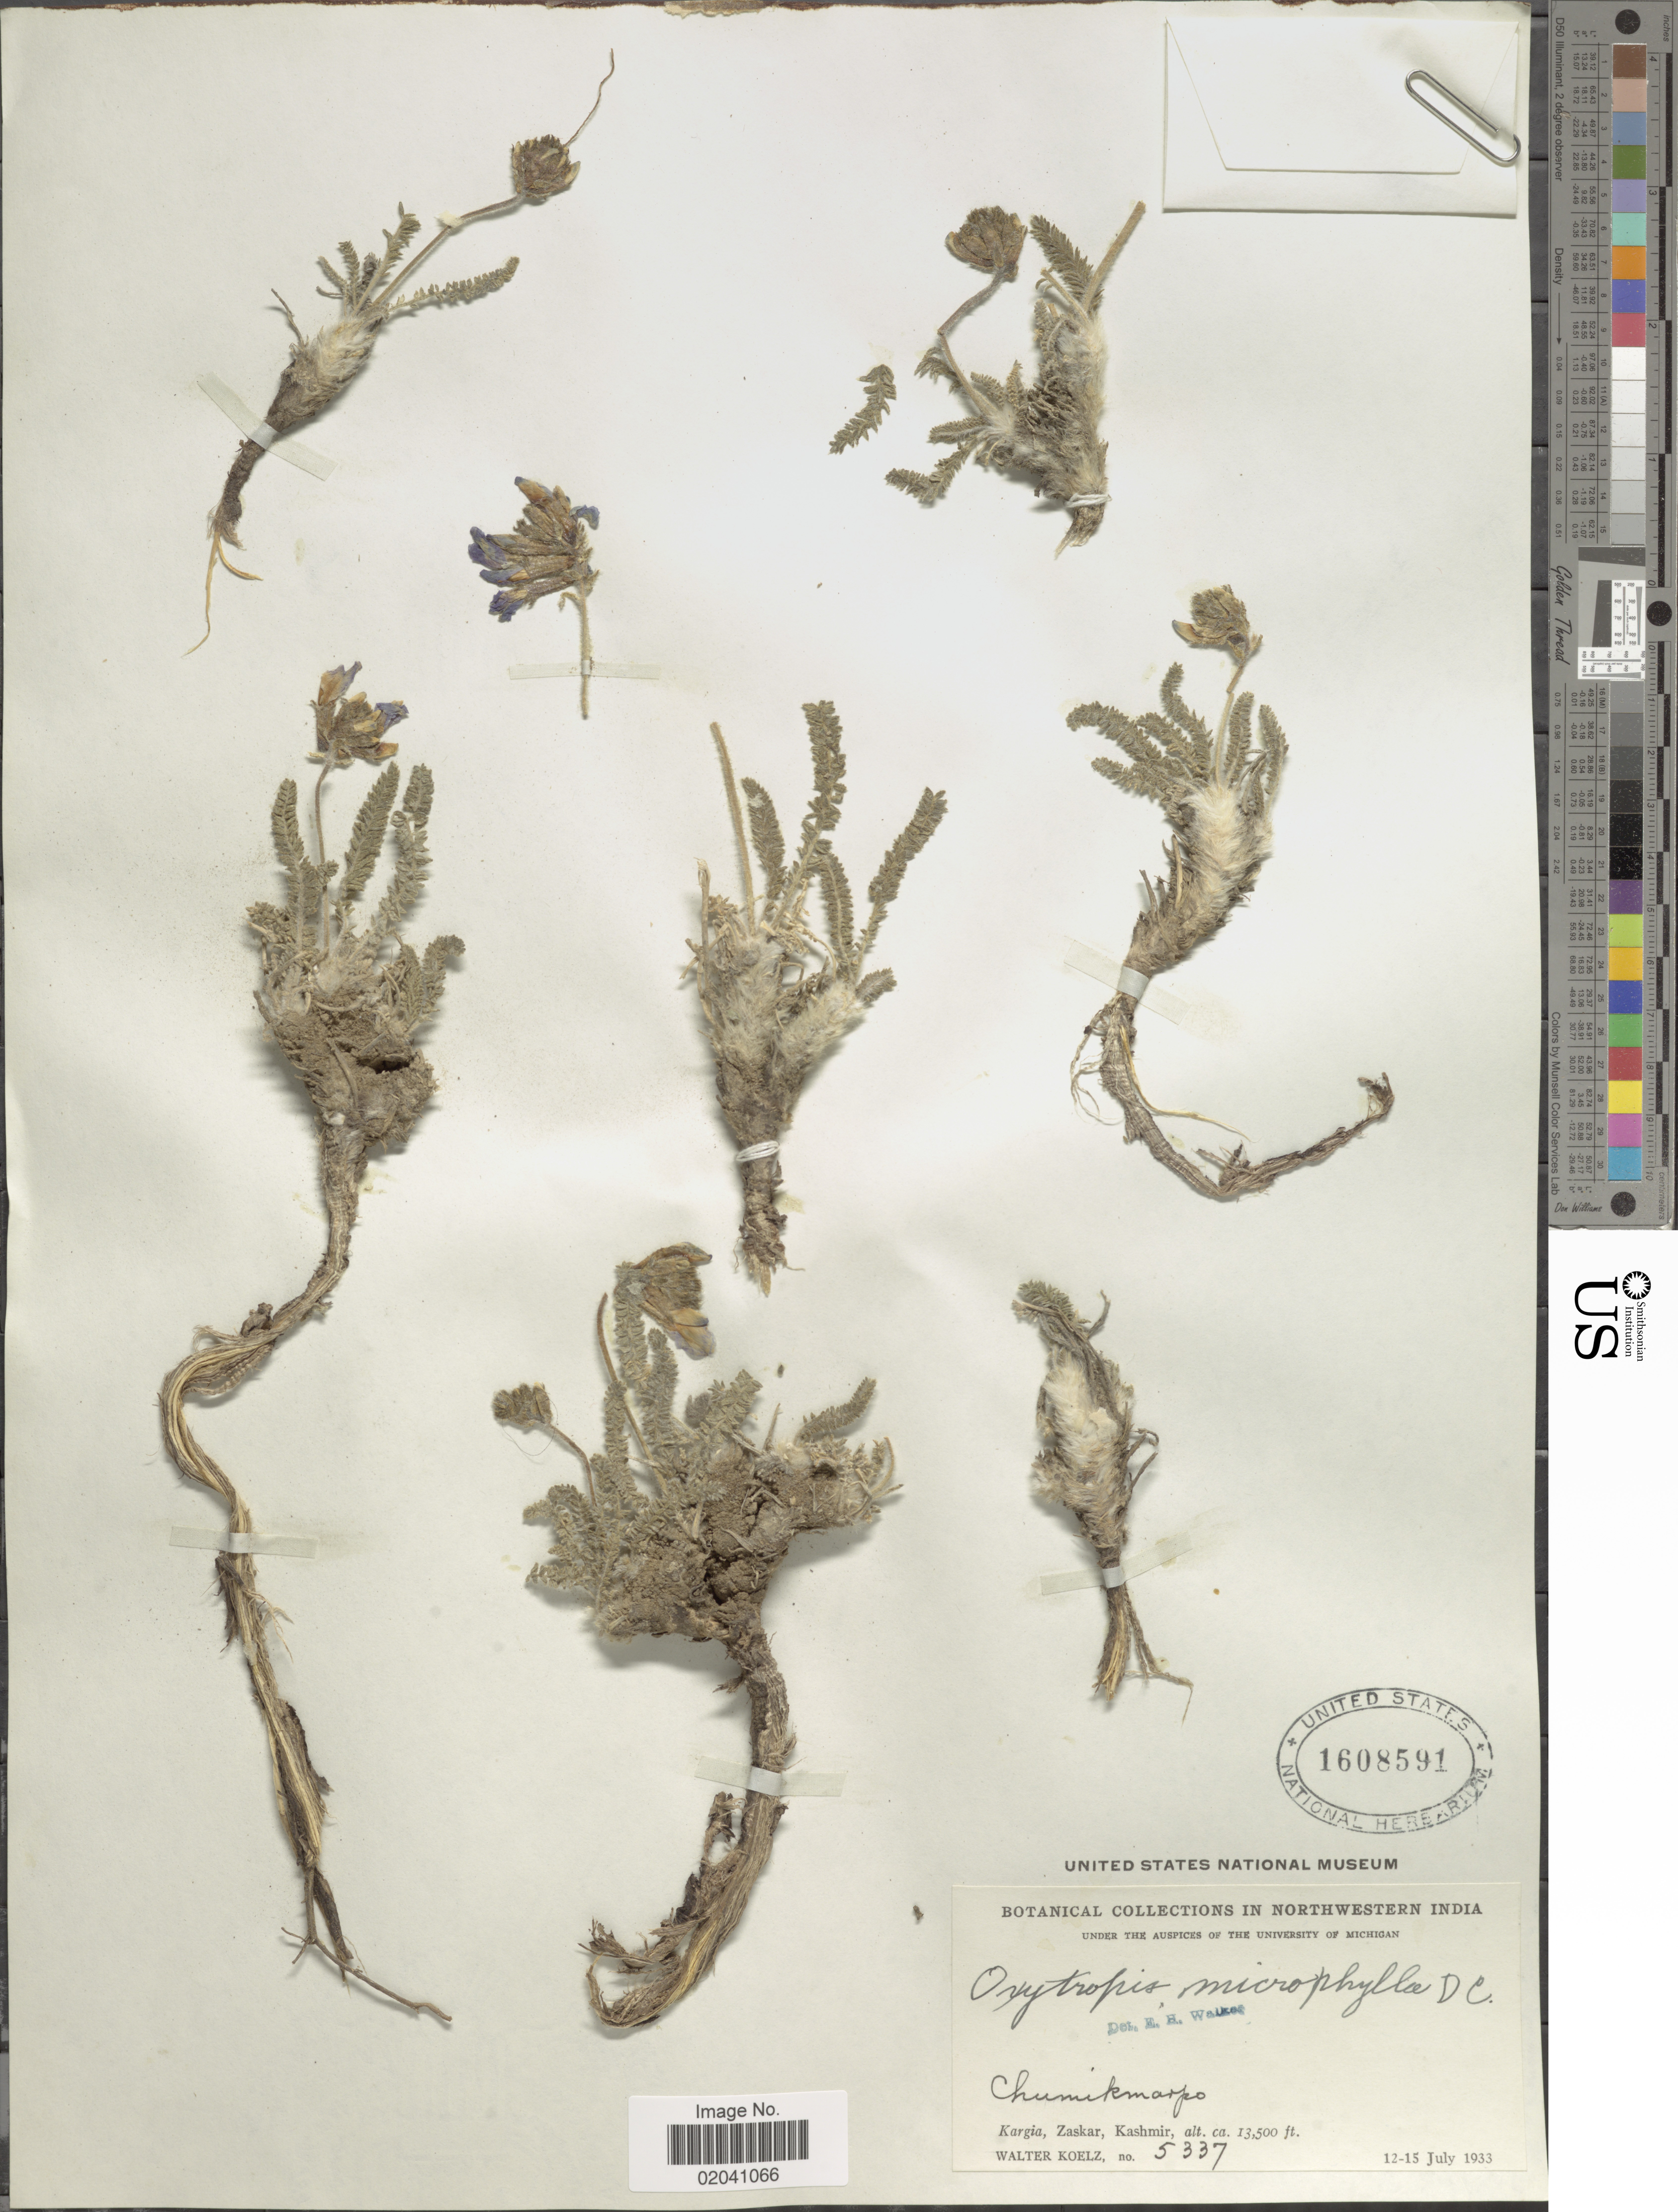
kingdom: Plantae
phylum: Tracheophyta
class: Magnoliopsida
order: Fabales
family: Fabaceae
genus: Oxytropis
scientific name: Oxytropis microphylla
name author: (Pall.) DC.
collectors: W. N. Koelz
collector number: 5337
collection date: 1933-07-12/1933-07-15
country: India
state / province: Jammu and Kashmir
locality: Northwestern India, Chumikmarpo, Kargia, Zaskar, Kashmir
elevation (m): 4115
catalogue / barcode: US 1608591